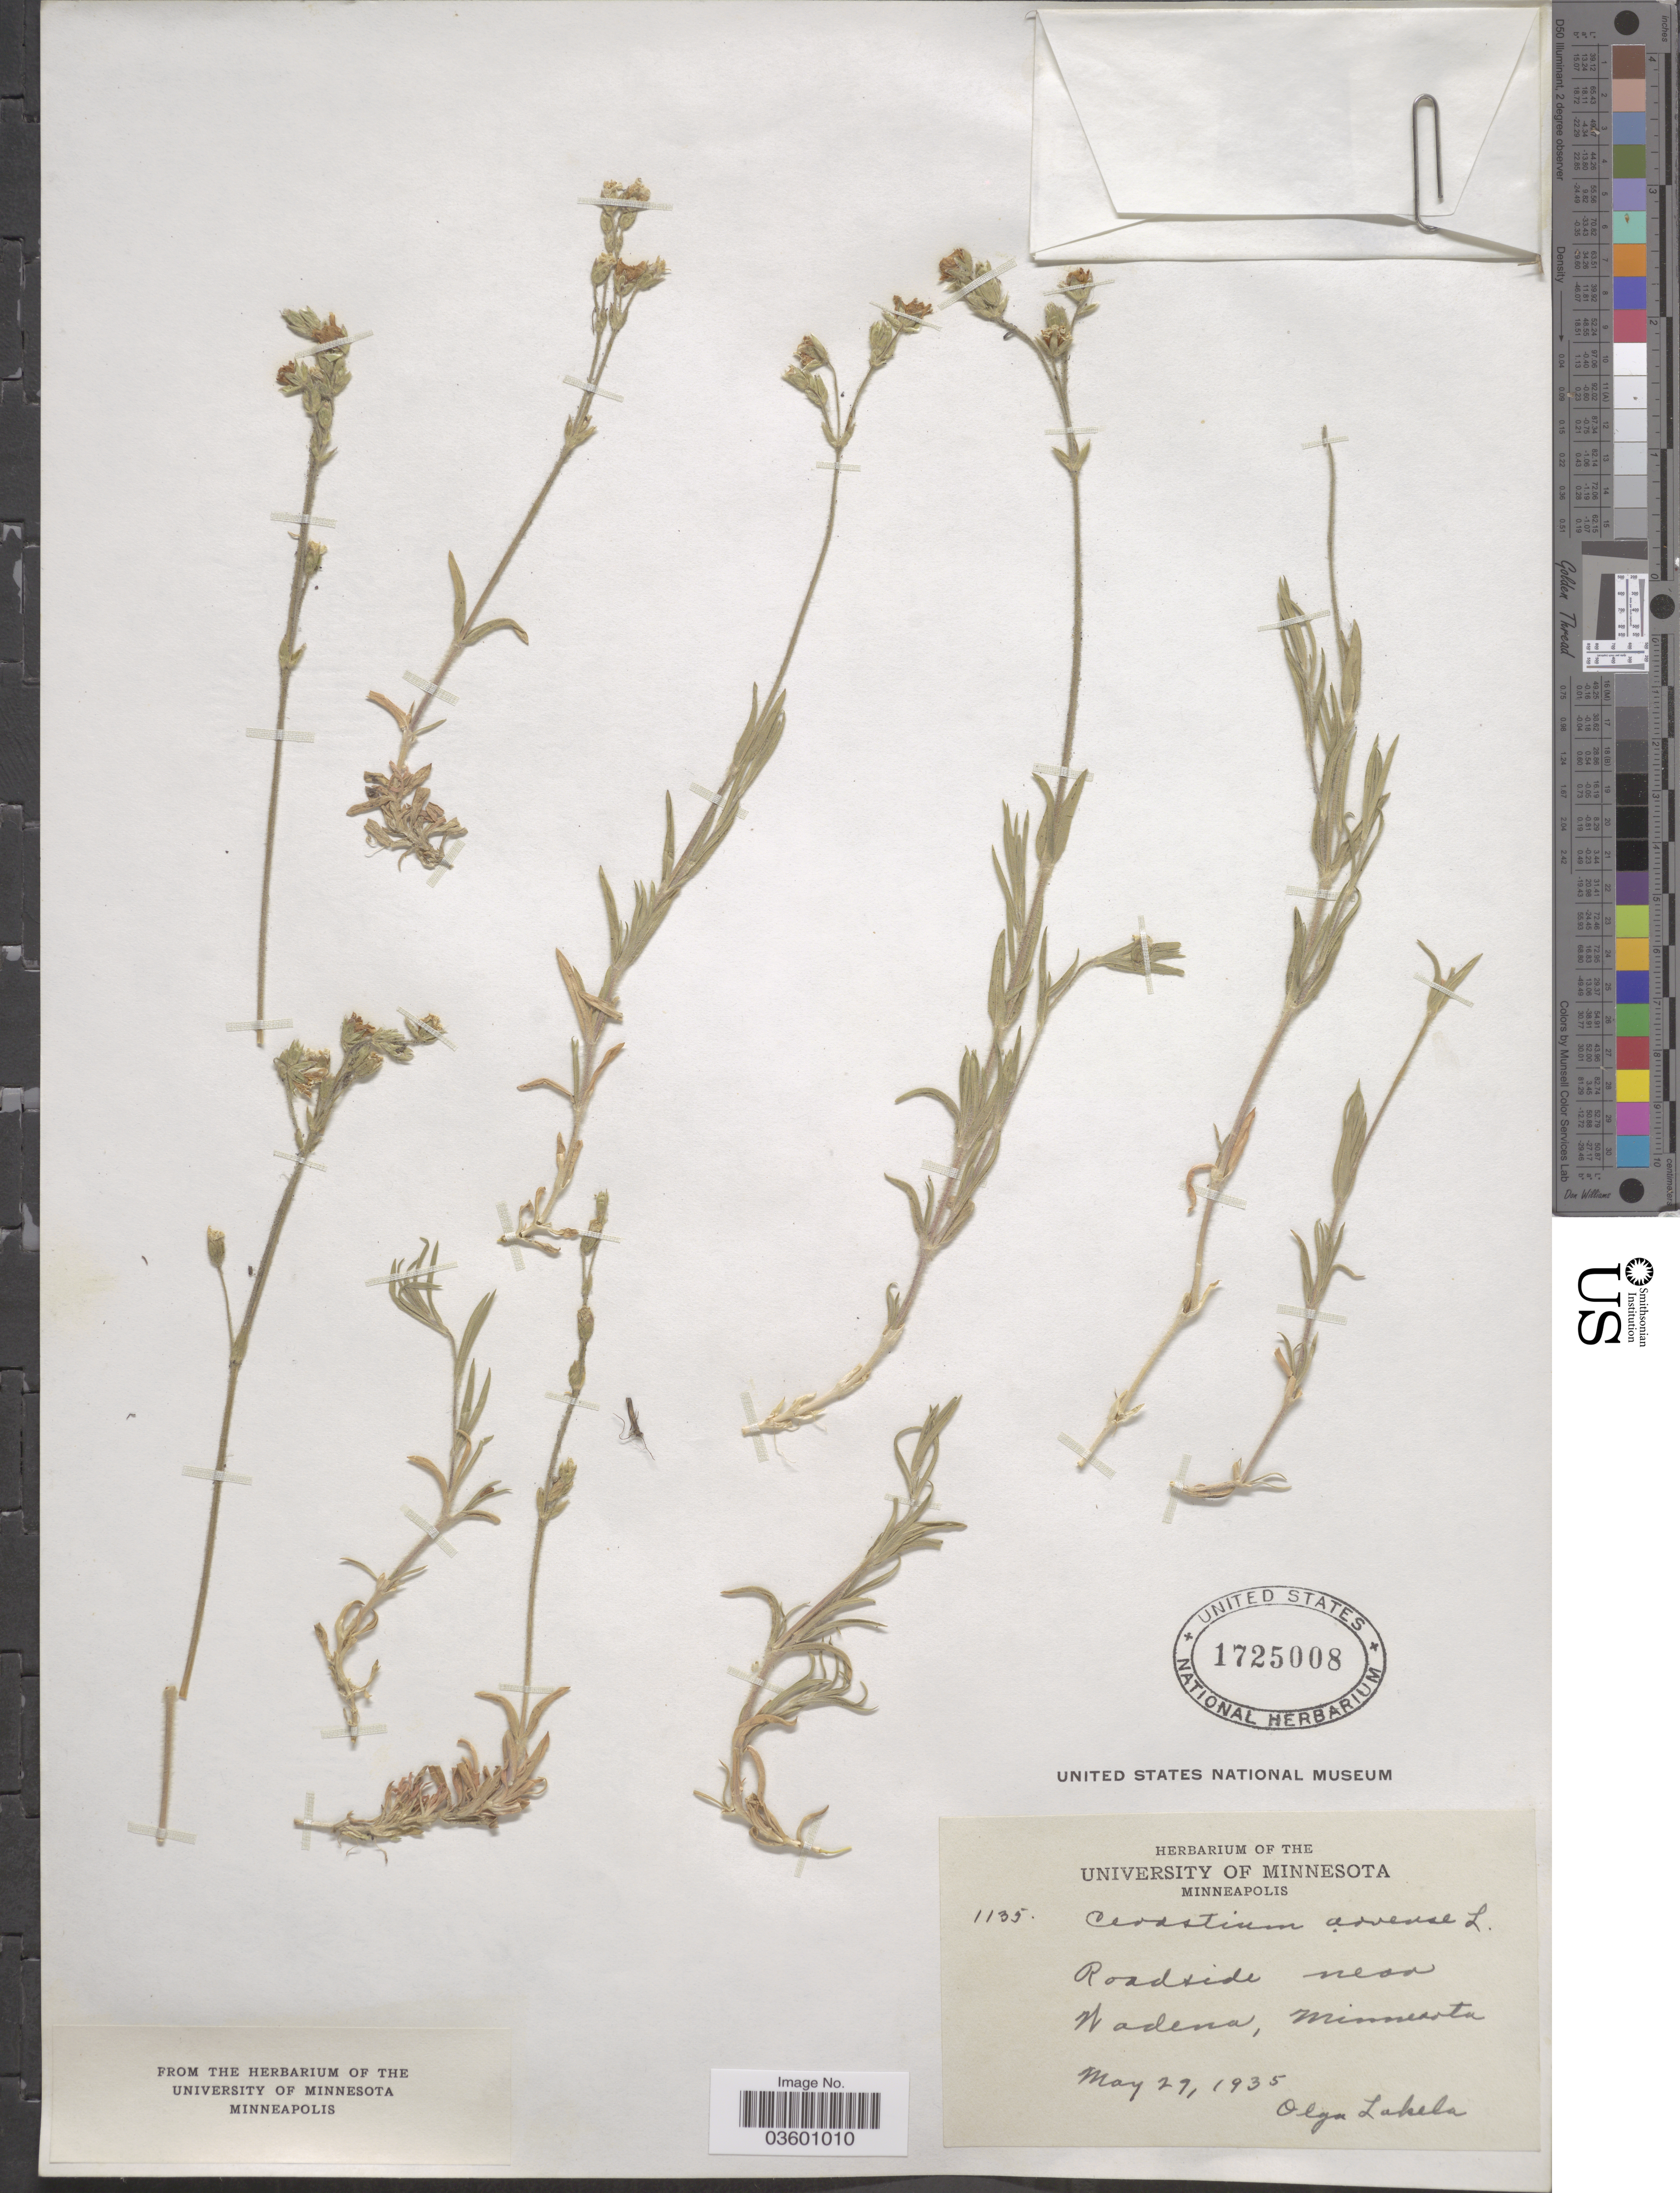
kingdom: Plantae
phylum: Tracheophyta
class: Magnoliopsida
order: Caryophyllales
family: Caryophyllaceae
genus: Cerastium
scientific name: Cerastium arvense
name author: L.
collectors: O. K. Lakela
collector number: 1135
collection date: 1935-05-29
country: United States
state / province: Minnesota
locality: Roadside mesa. Wadena.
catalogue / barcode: US 1725008